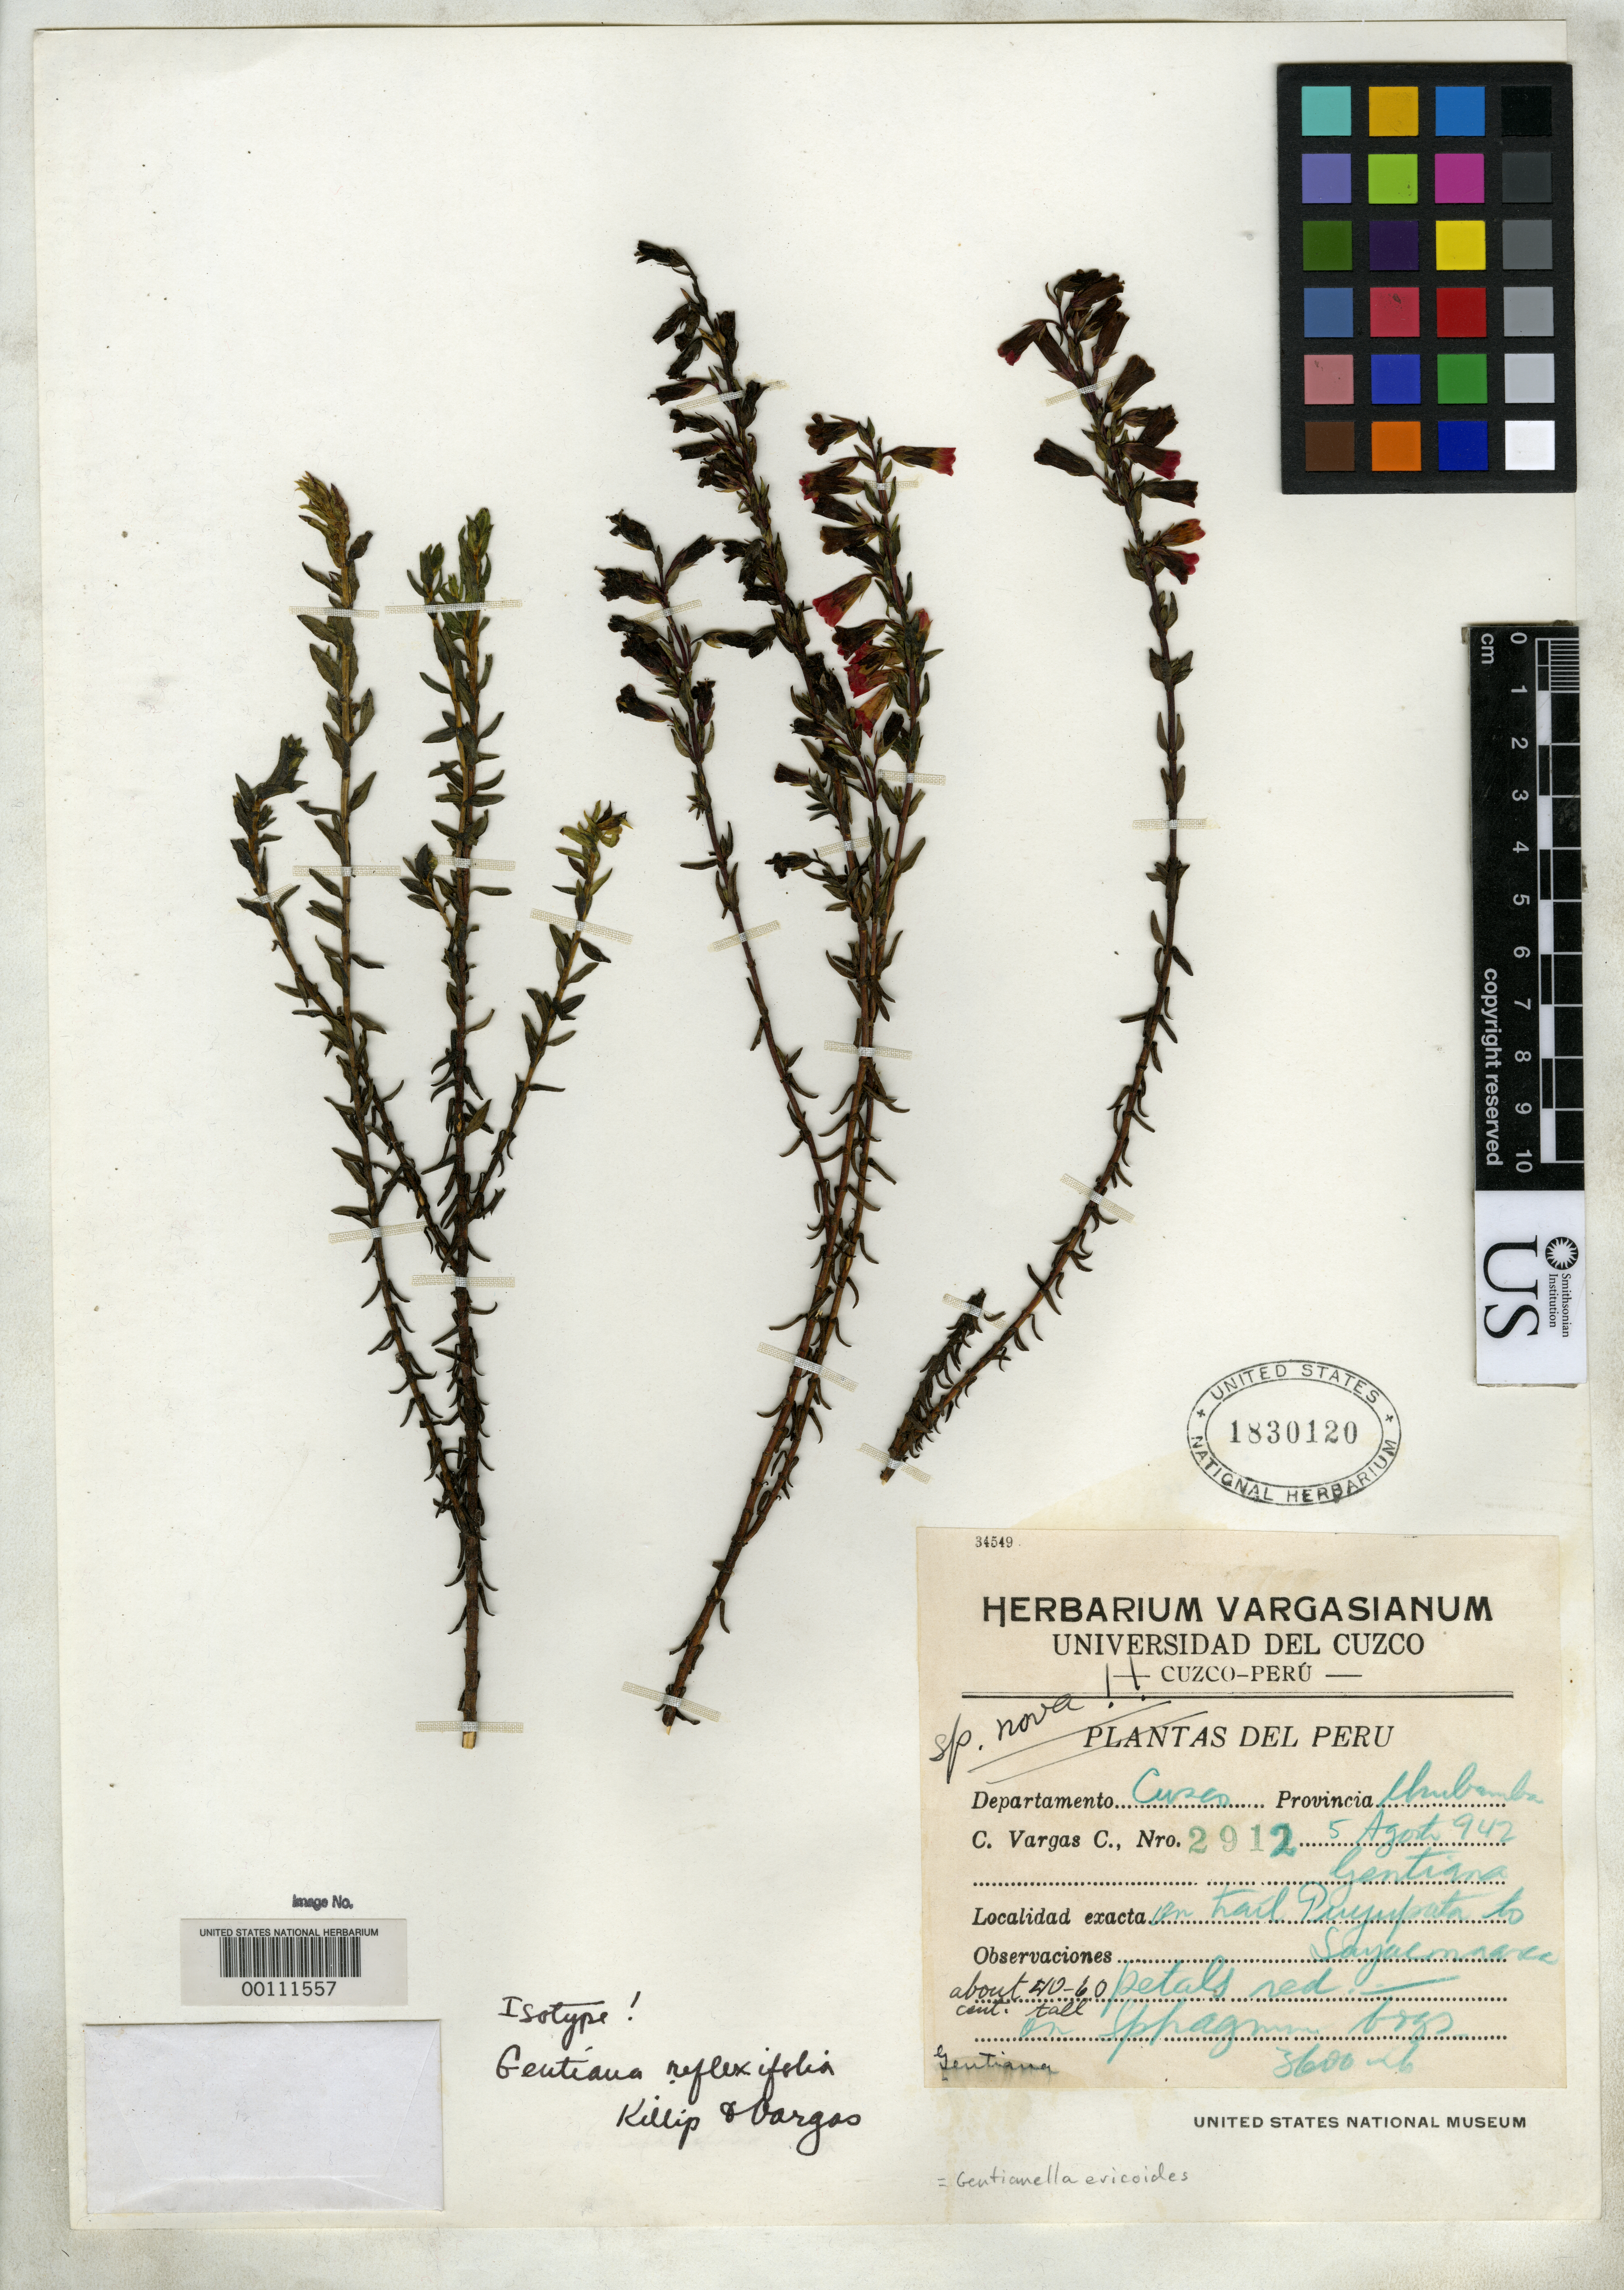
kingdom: Plantae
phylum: Tracheophyta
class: Magnoliopsida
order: Gentianales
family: Gentianaceae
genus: Gentiana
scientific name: Gentiana reflexifolia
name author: Killip & Vargas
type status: Isotype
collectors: C. Vargas Calderón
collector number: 2912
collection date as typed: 05 Aug 1942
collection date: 1942-08-05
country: Peru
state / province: Cusco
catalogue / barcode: US 1830120